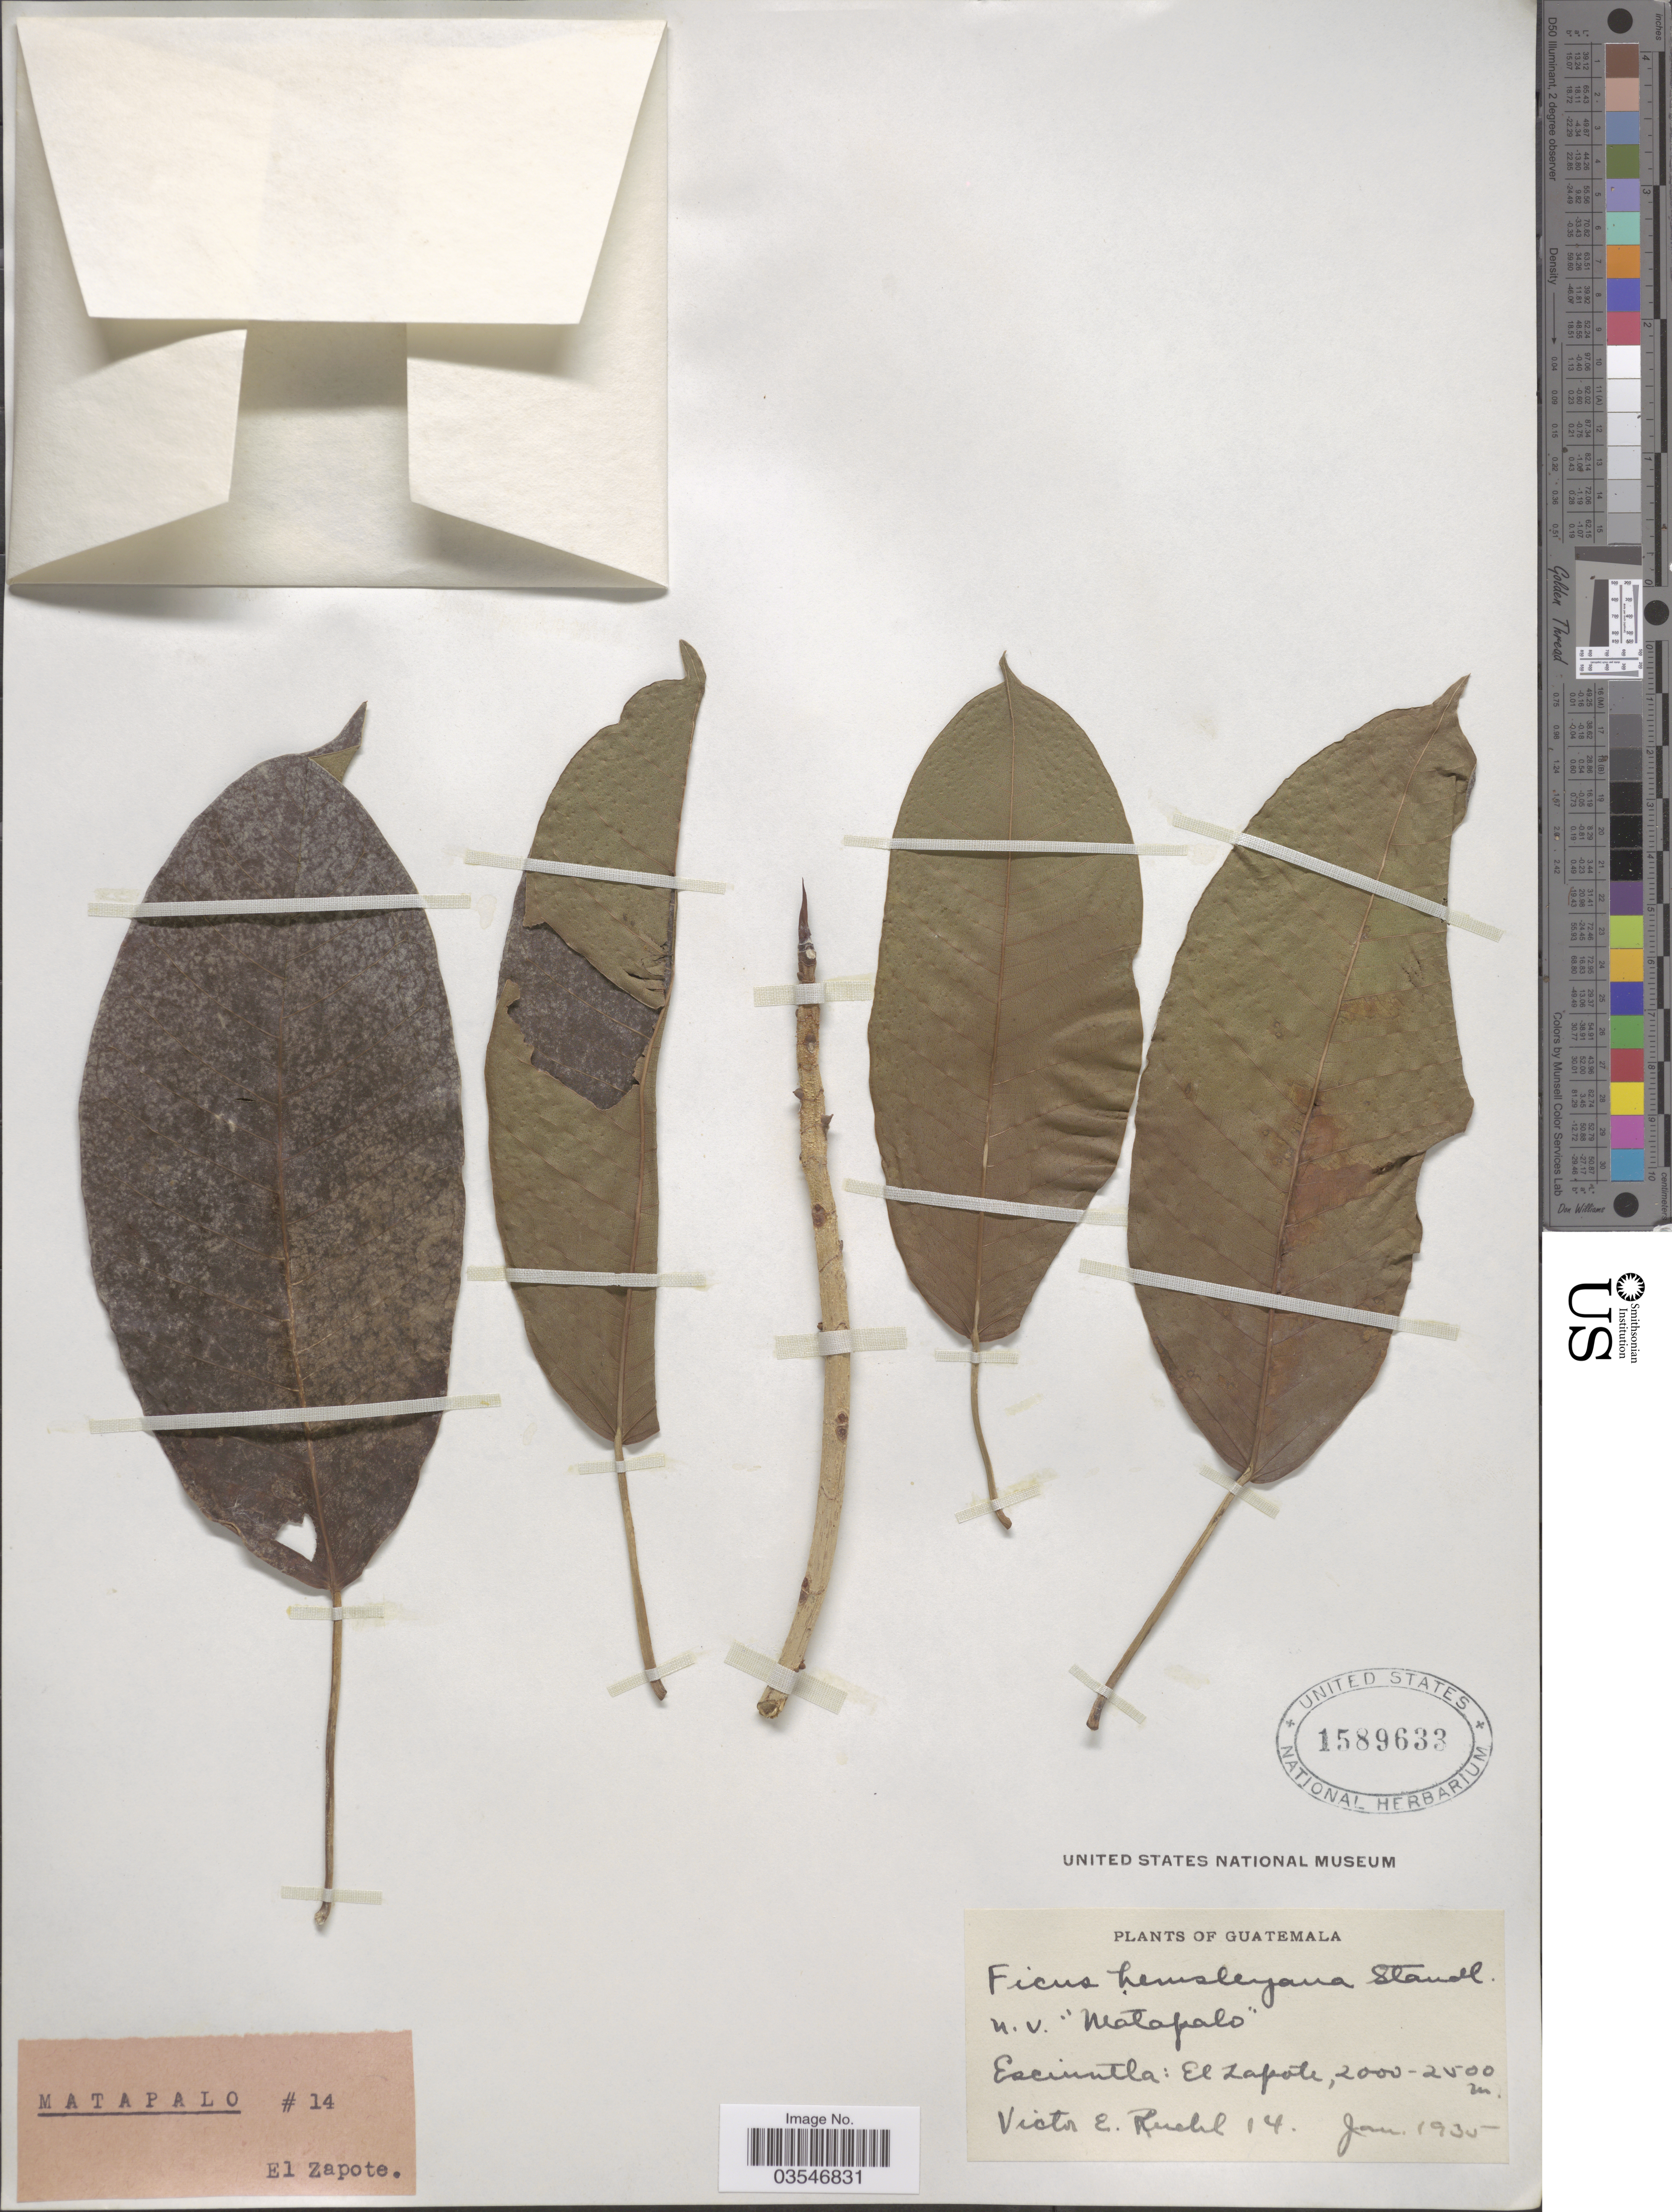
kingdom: Plantae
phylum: Tracheophyta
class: Magnoliopsida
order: Rosales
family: Moraceae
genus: Ficus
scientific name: Ficus citrifolia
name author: Mill.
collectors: V. Ruehl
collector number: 14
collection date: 1935-01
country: Guatemala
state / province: Escuintla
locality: El Zapote.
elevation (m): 2000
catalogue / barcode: US 1589633